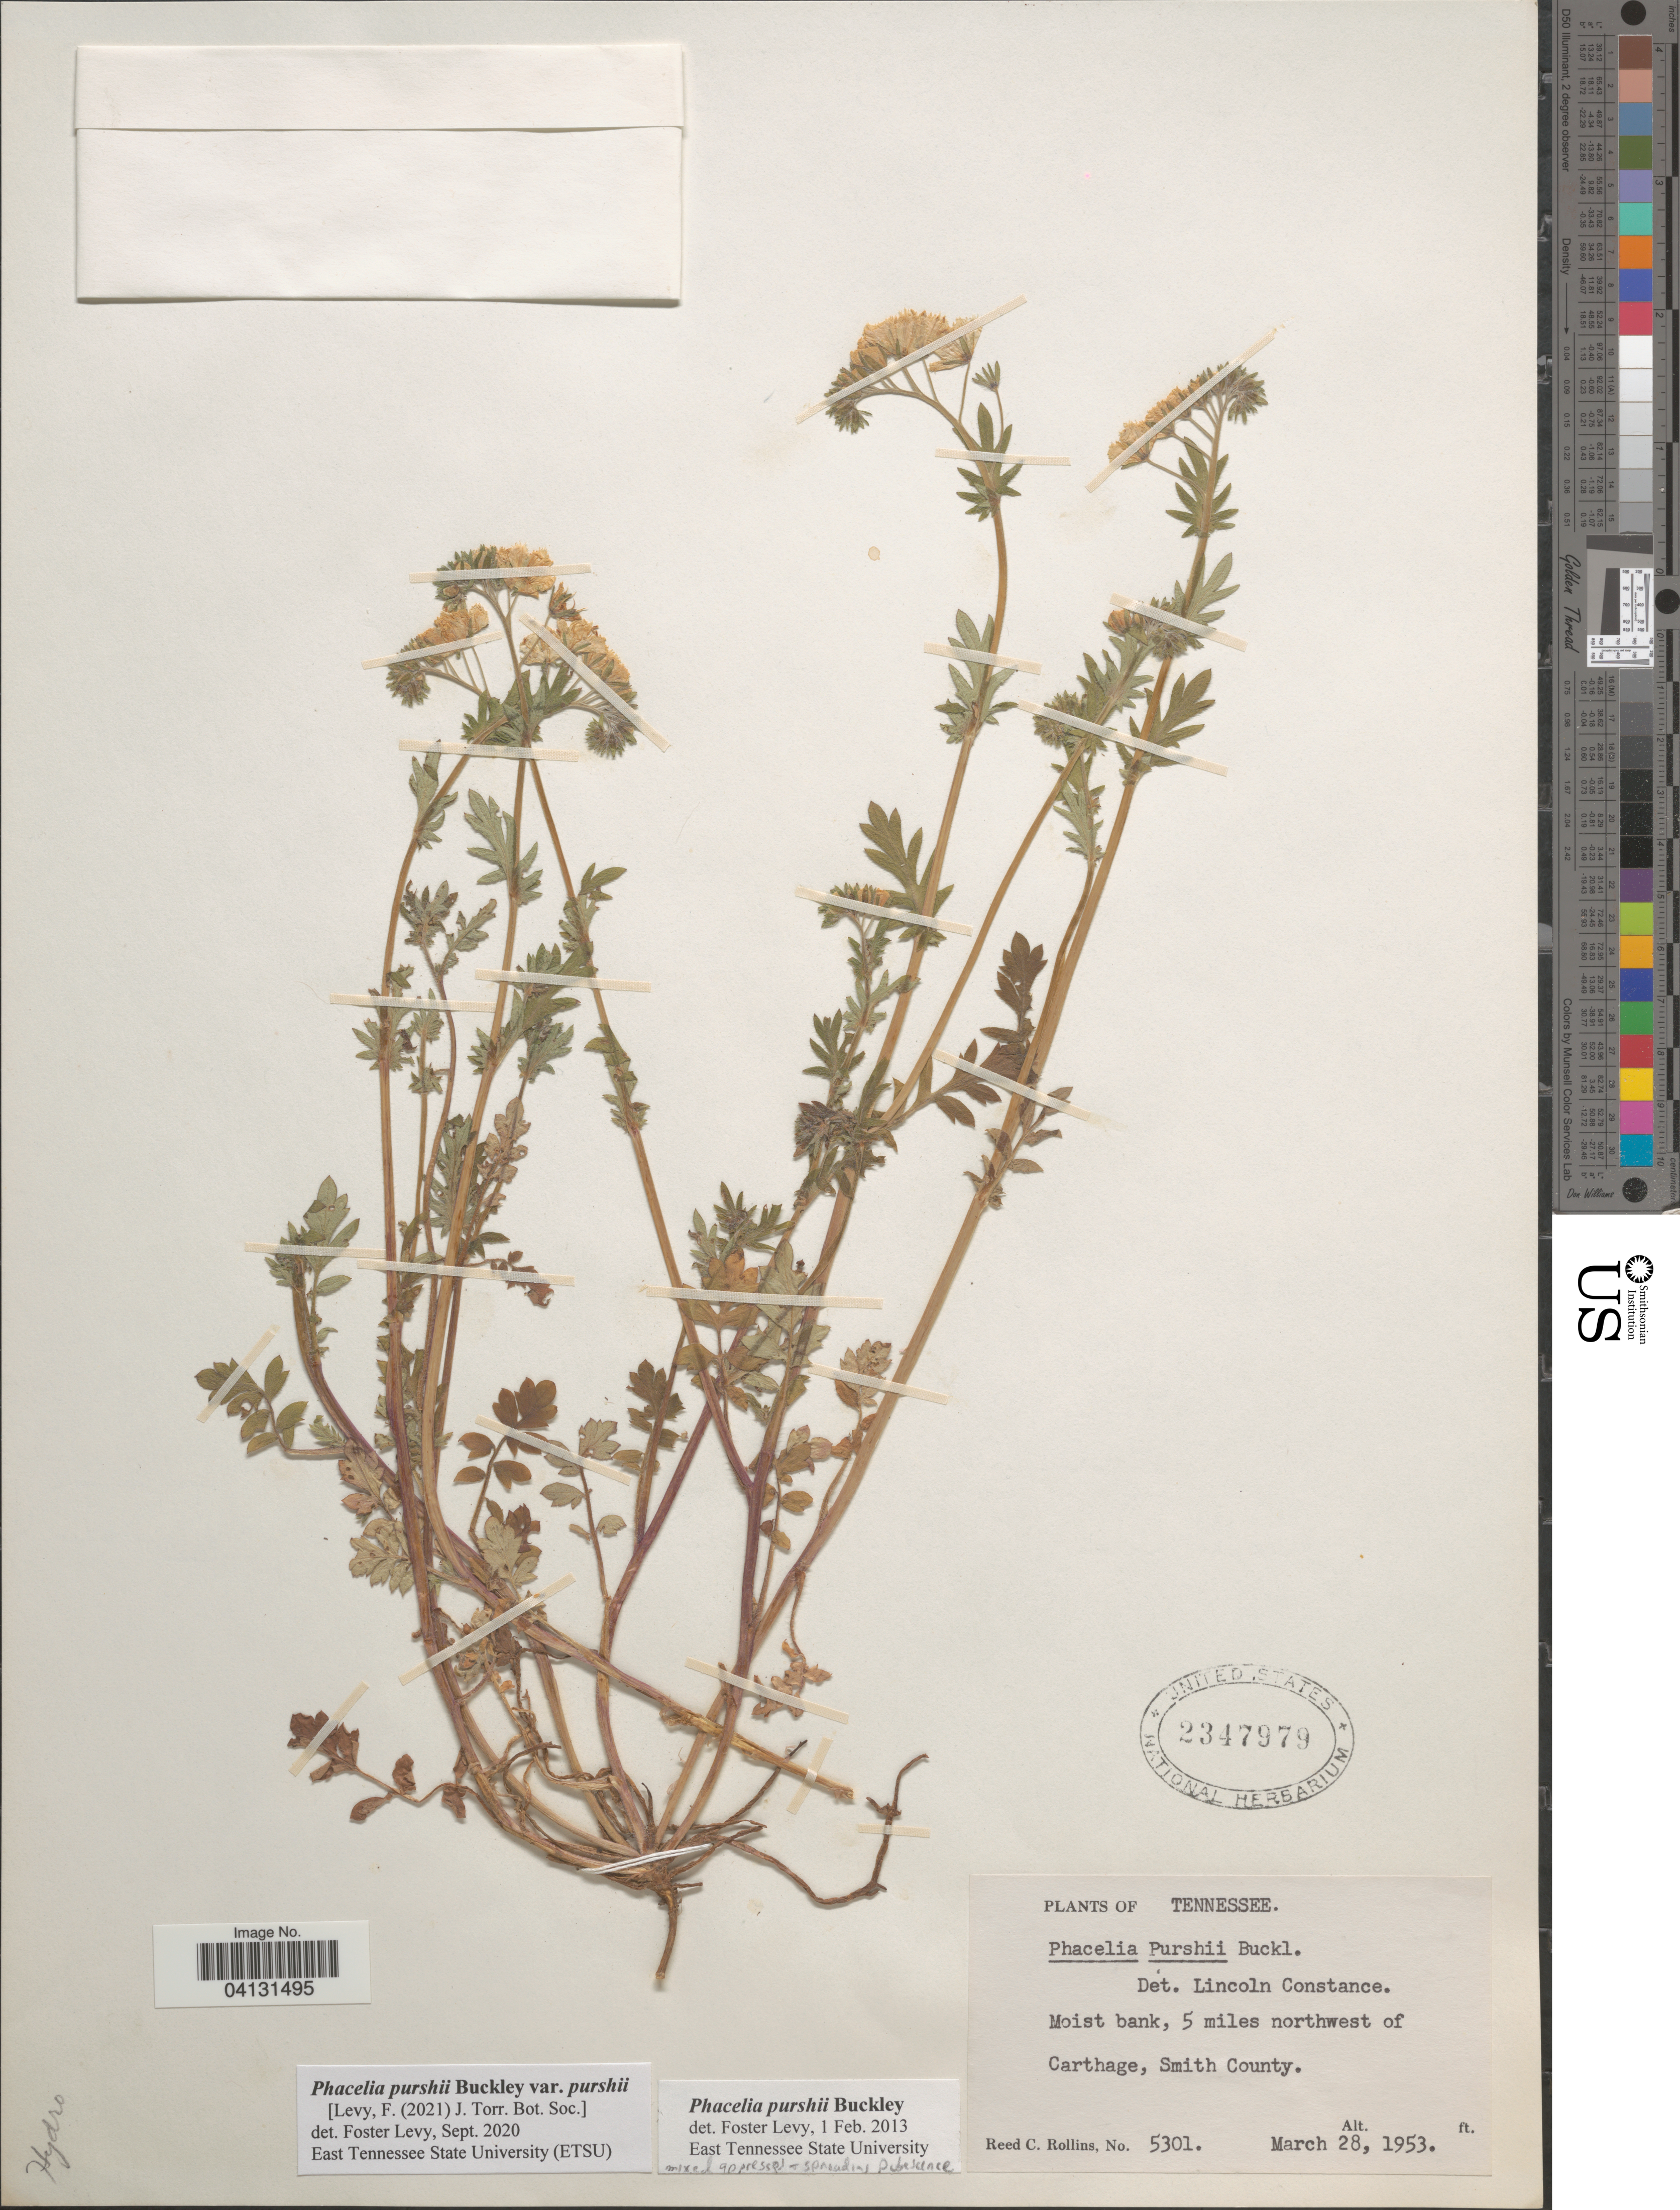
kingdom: Plantae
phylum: Tracheophyta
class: Magnoliopsida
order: Boraginales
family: Hydrophyllaceae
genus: Phacelia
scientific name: Phacelia purshii var. purshii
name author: Buckley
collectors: R. C. Rollins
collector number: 5301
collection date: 1953-03-28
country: United States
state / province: Tennessee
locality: Moist bank, 5 miles northwest of Carthage, Smith County.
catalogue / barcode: US 2347979